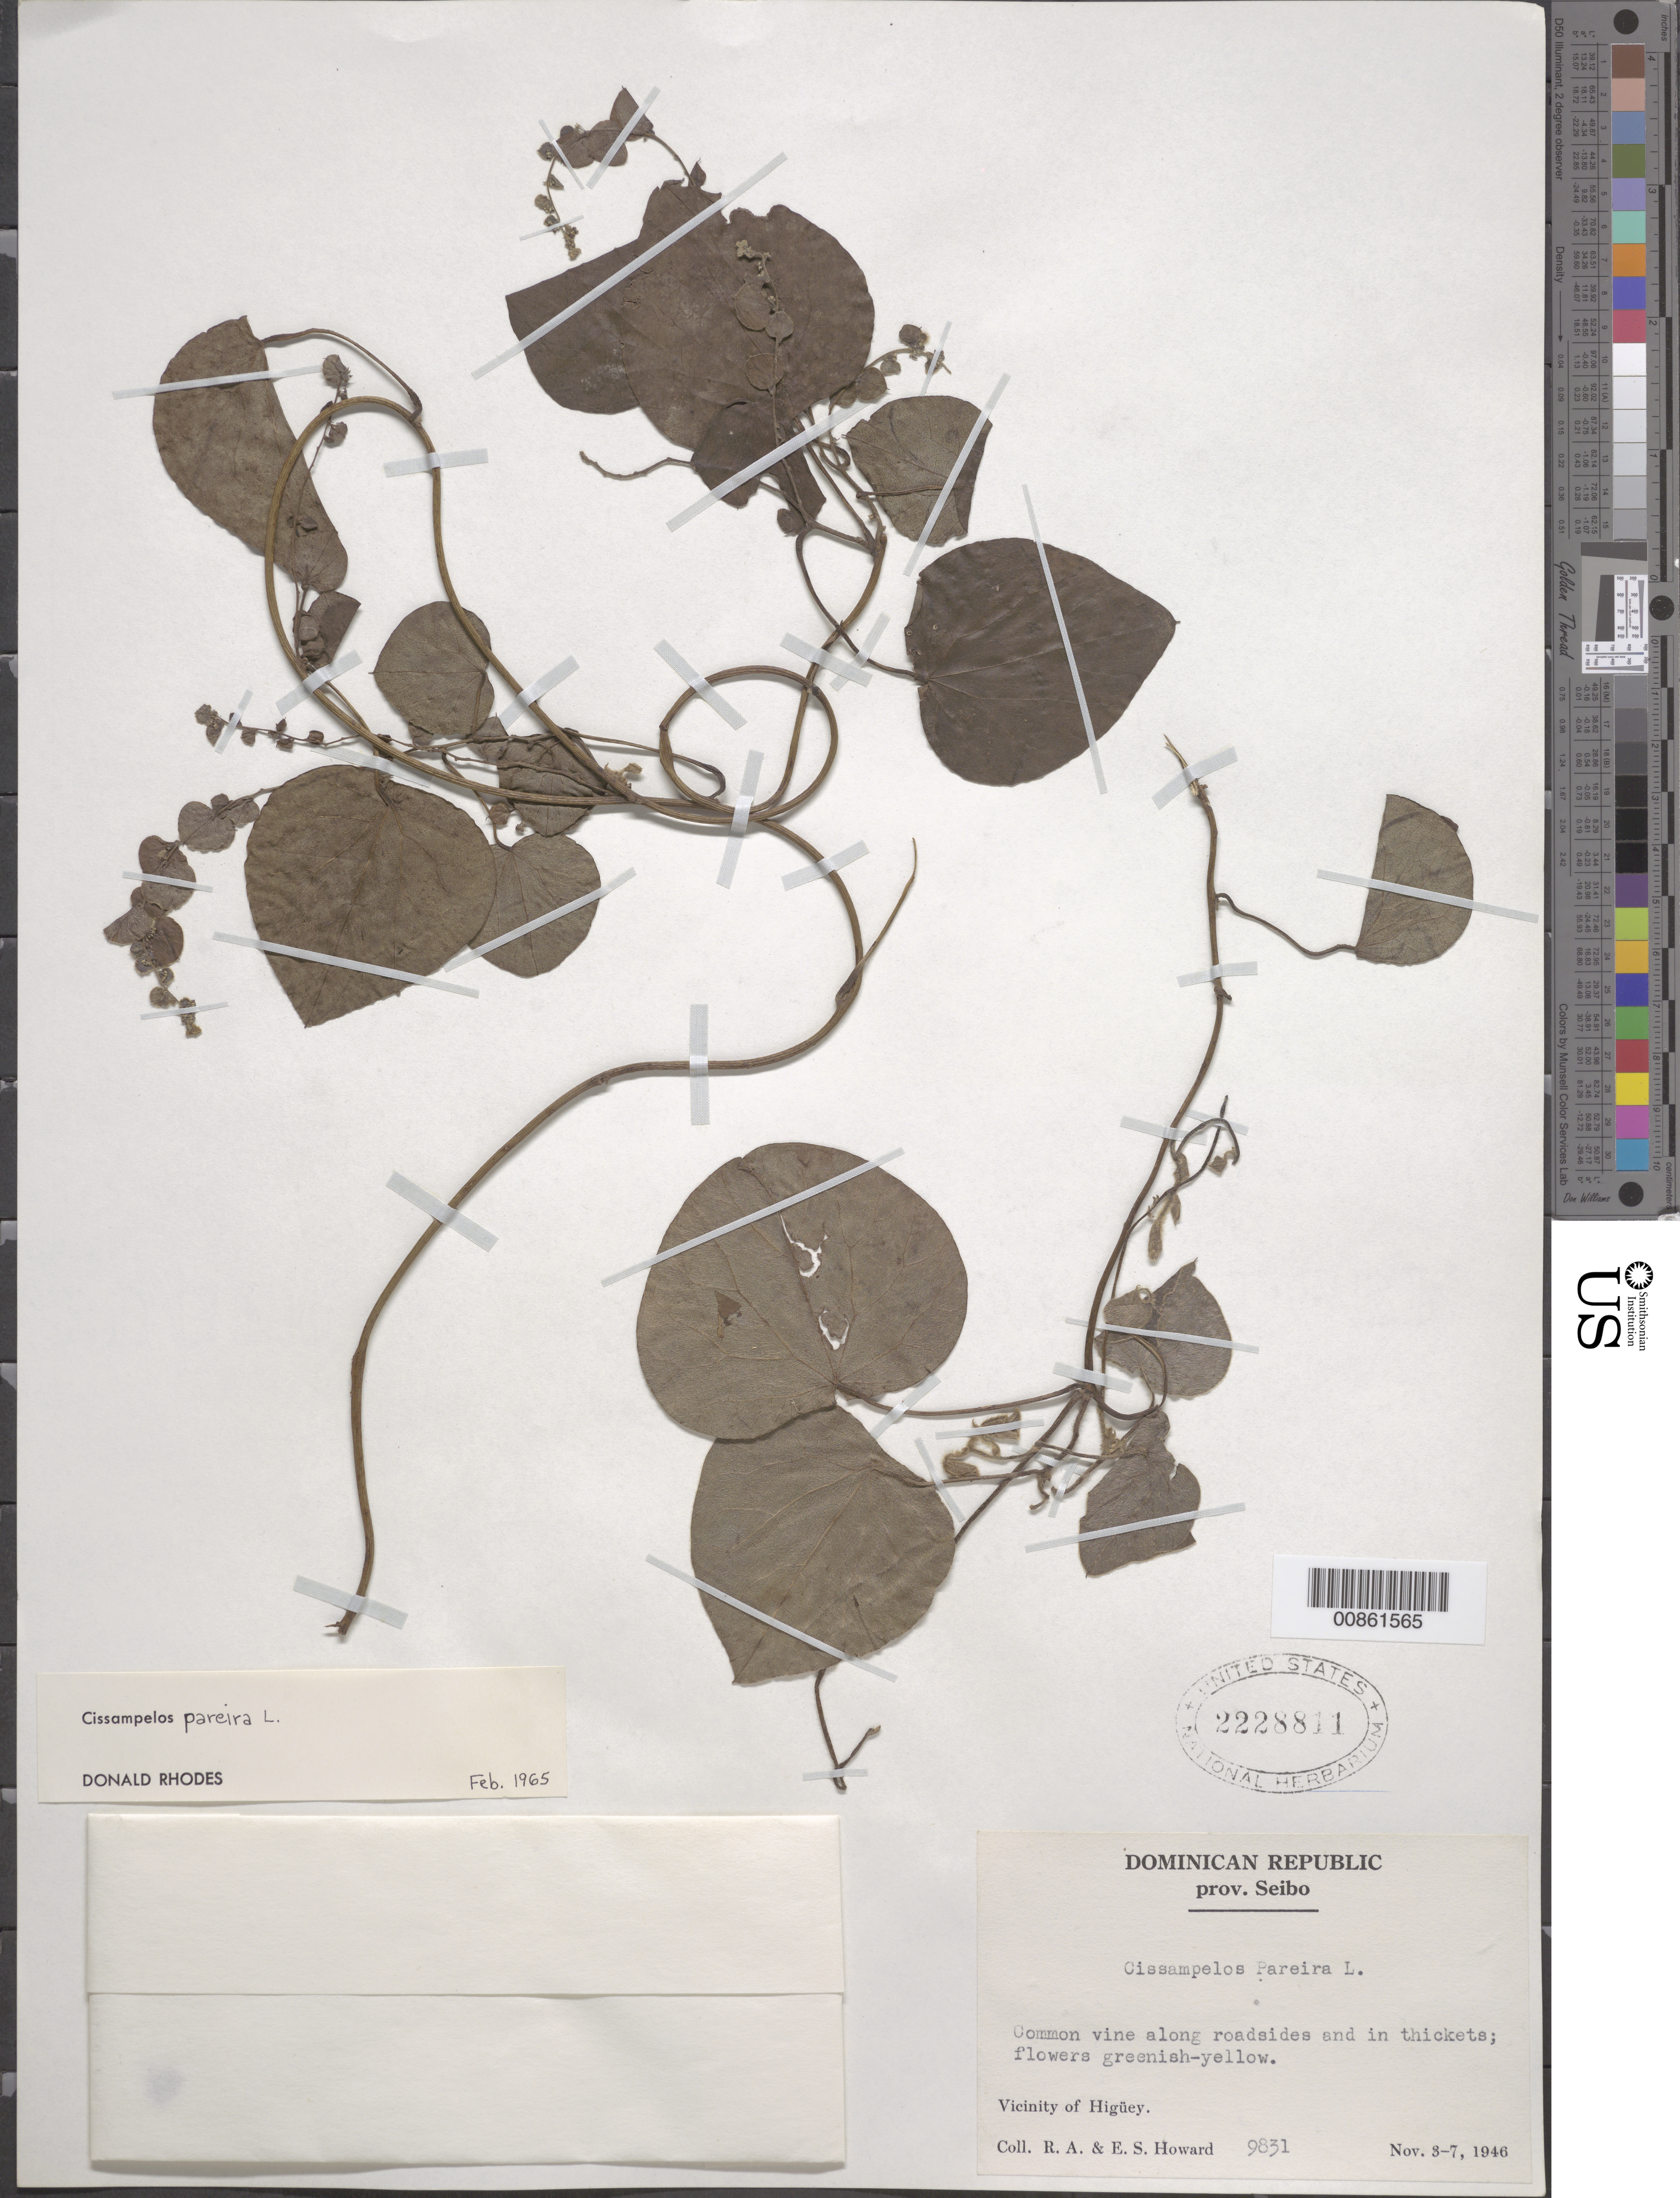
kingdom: Plantae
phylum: Tracheophyta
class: Magnoliopsida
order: Ranunculales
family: Menispermaceae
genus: Cissampelos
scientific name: Cissampelos pareira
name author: L.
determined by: Rhodes, D.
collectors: R. A. Howard & E. S. Howard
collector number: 9831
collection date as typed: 03 Nov 1946 to 07 Nov 1946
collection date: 1946-11-03/1946-11-07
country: Dominican Republic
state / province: El Seibo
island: Hispaniola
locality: Vicinity of Higüey.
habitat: Common along roadsides and in thickets.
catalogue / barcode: US 2228811